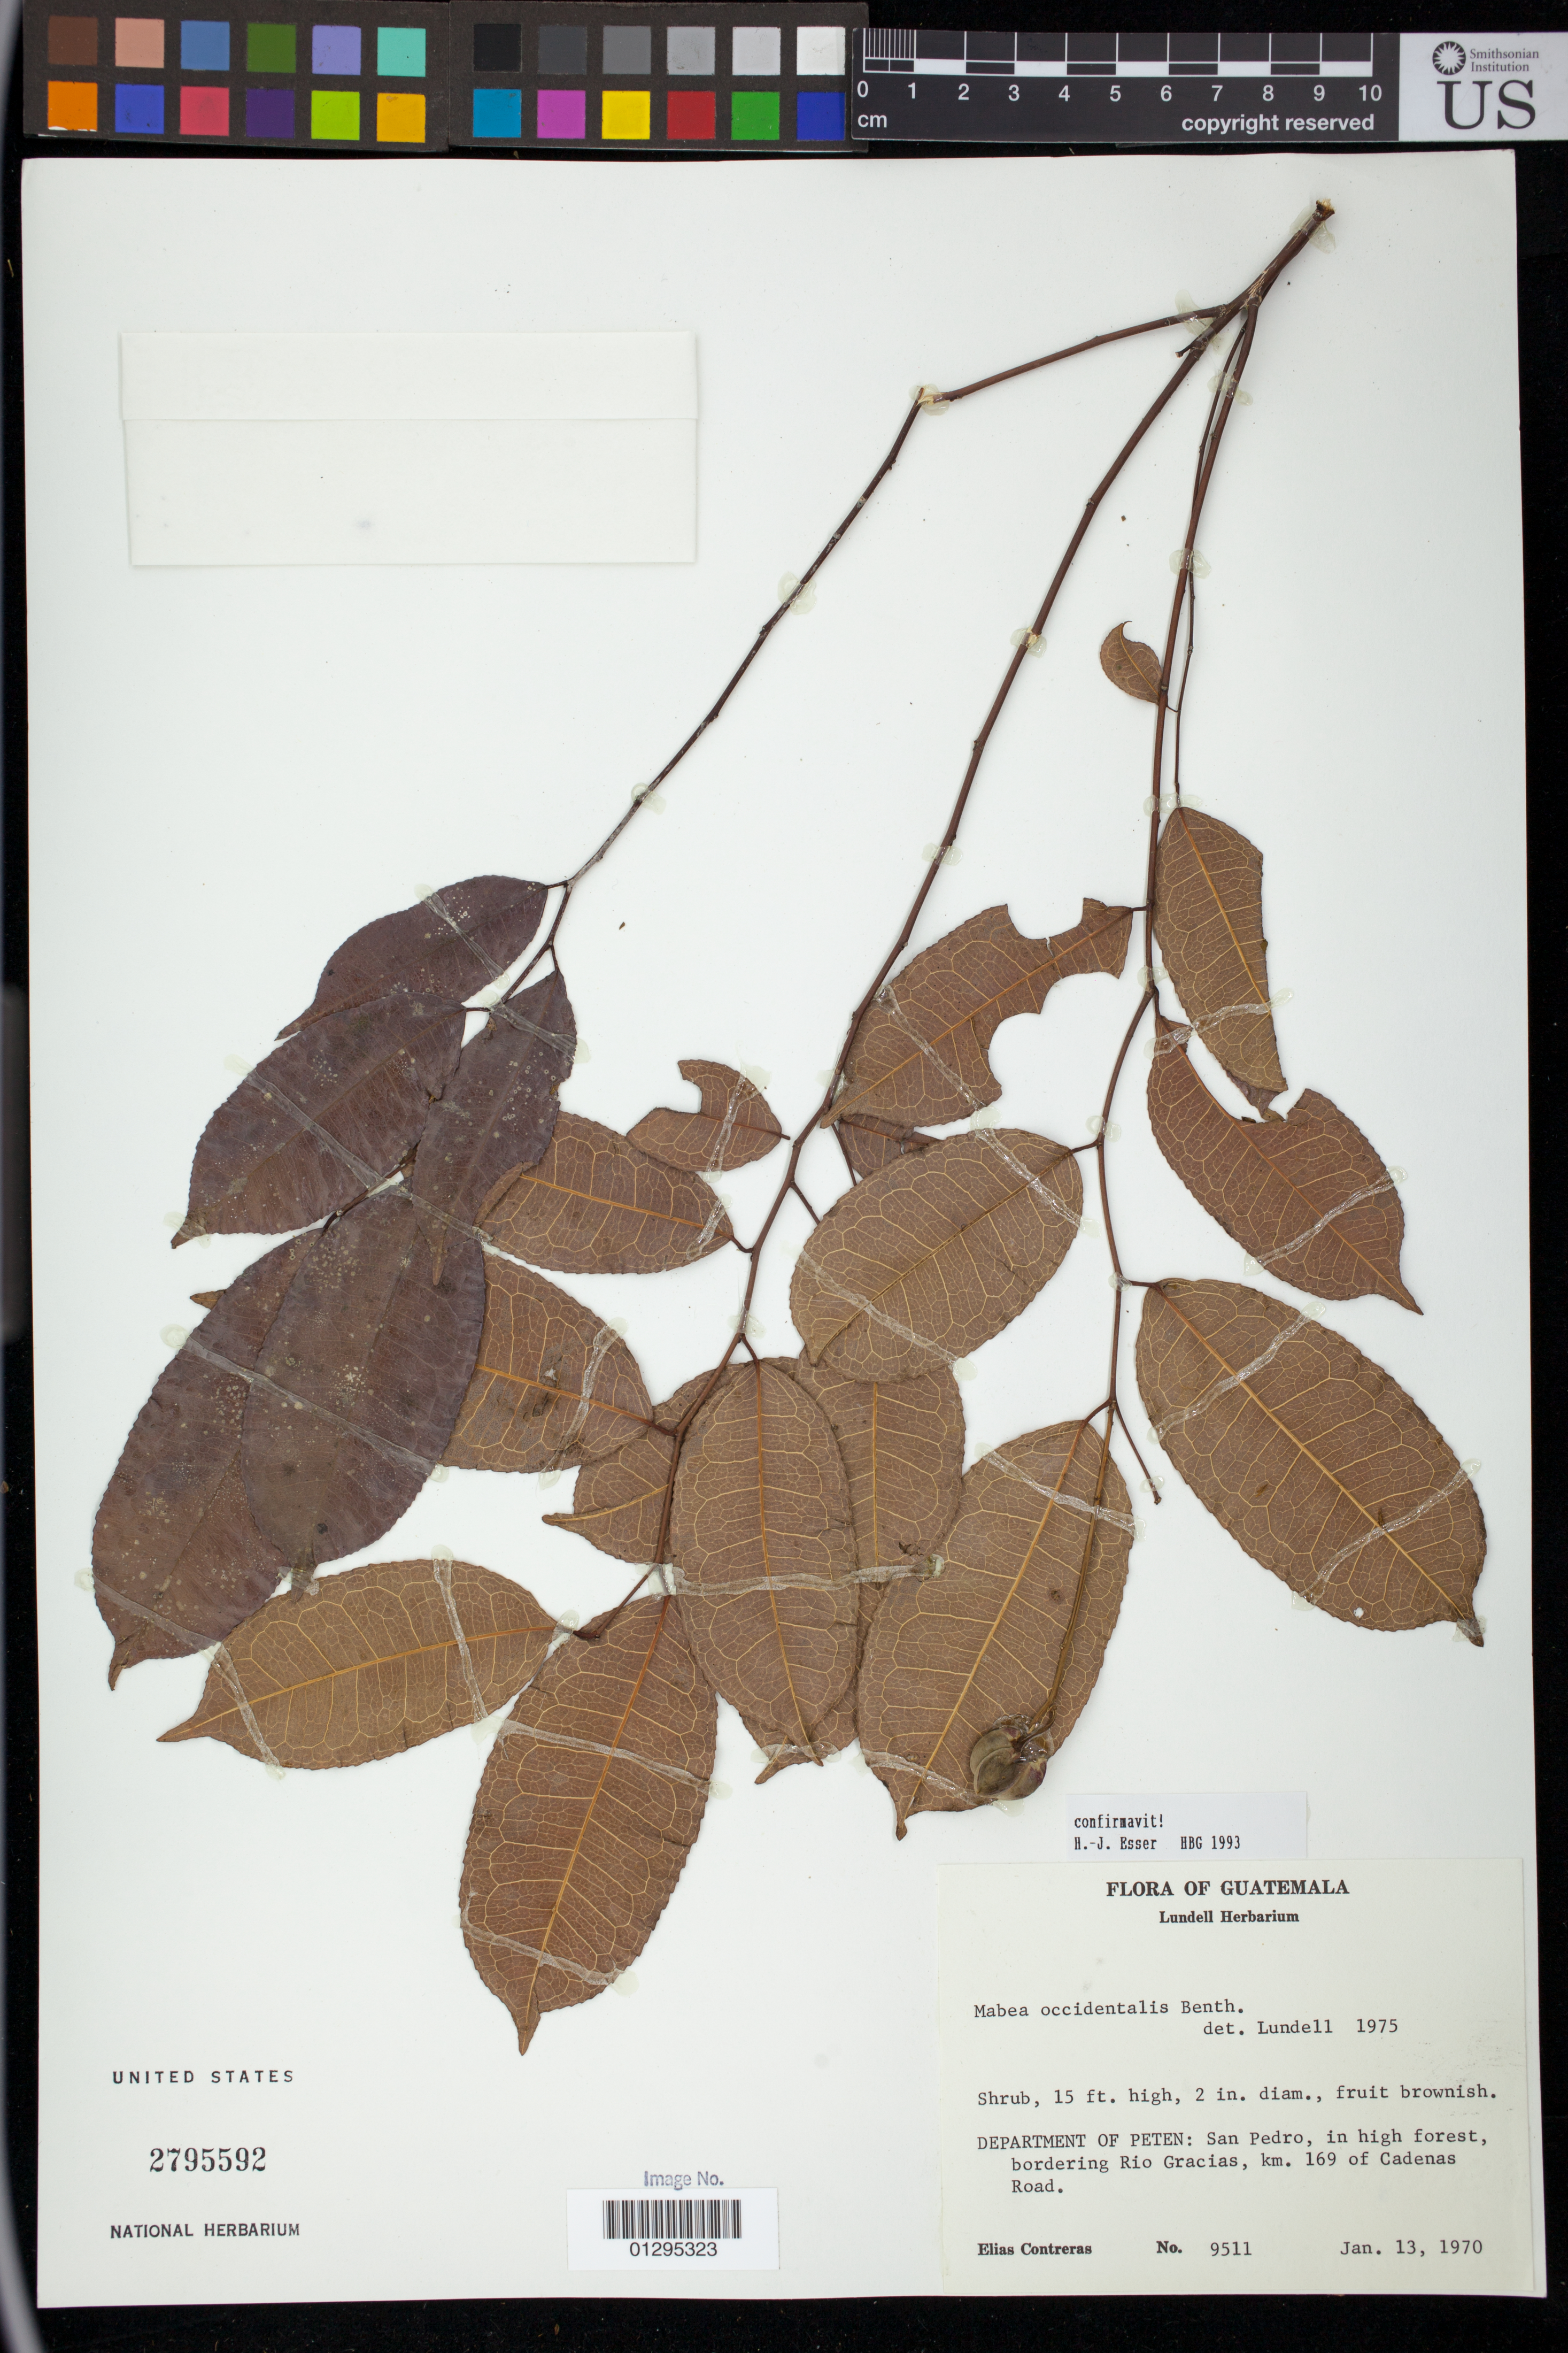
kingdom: Plantae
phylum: Tracheophyta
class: Magnoliopsida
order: Malpighiales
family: Euphorbiaceae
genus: Mabea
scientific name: Mabea occidentalis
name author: Benth.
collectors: E. Contreras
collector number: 9511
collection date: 1970-01-13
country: Guatemala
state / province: El Petén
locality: San Pedro, in high forest, bordering Rio Gracias, km. 169 of Cadenas Road.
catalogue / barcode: US 2795592